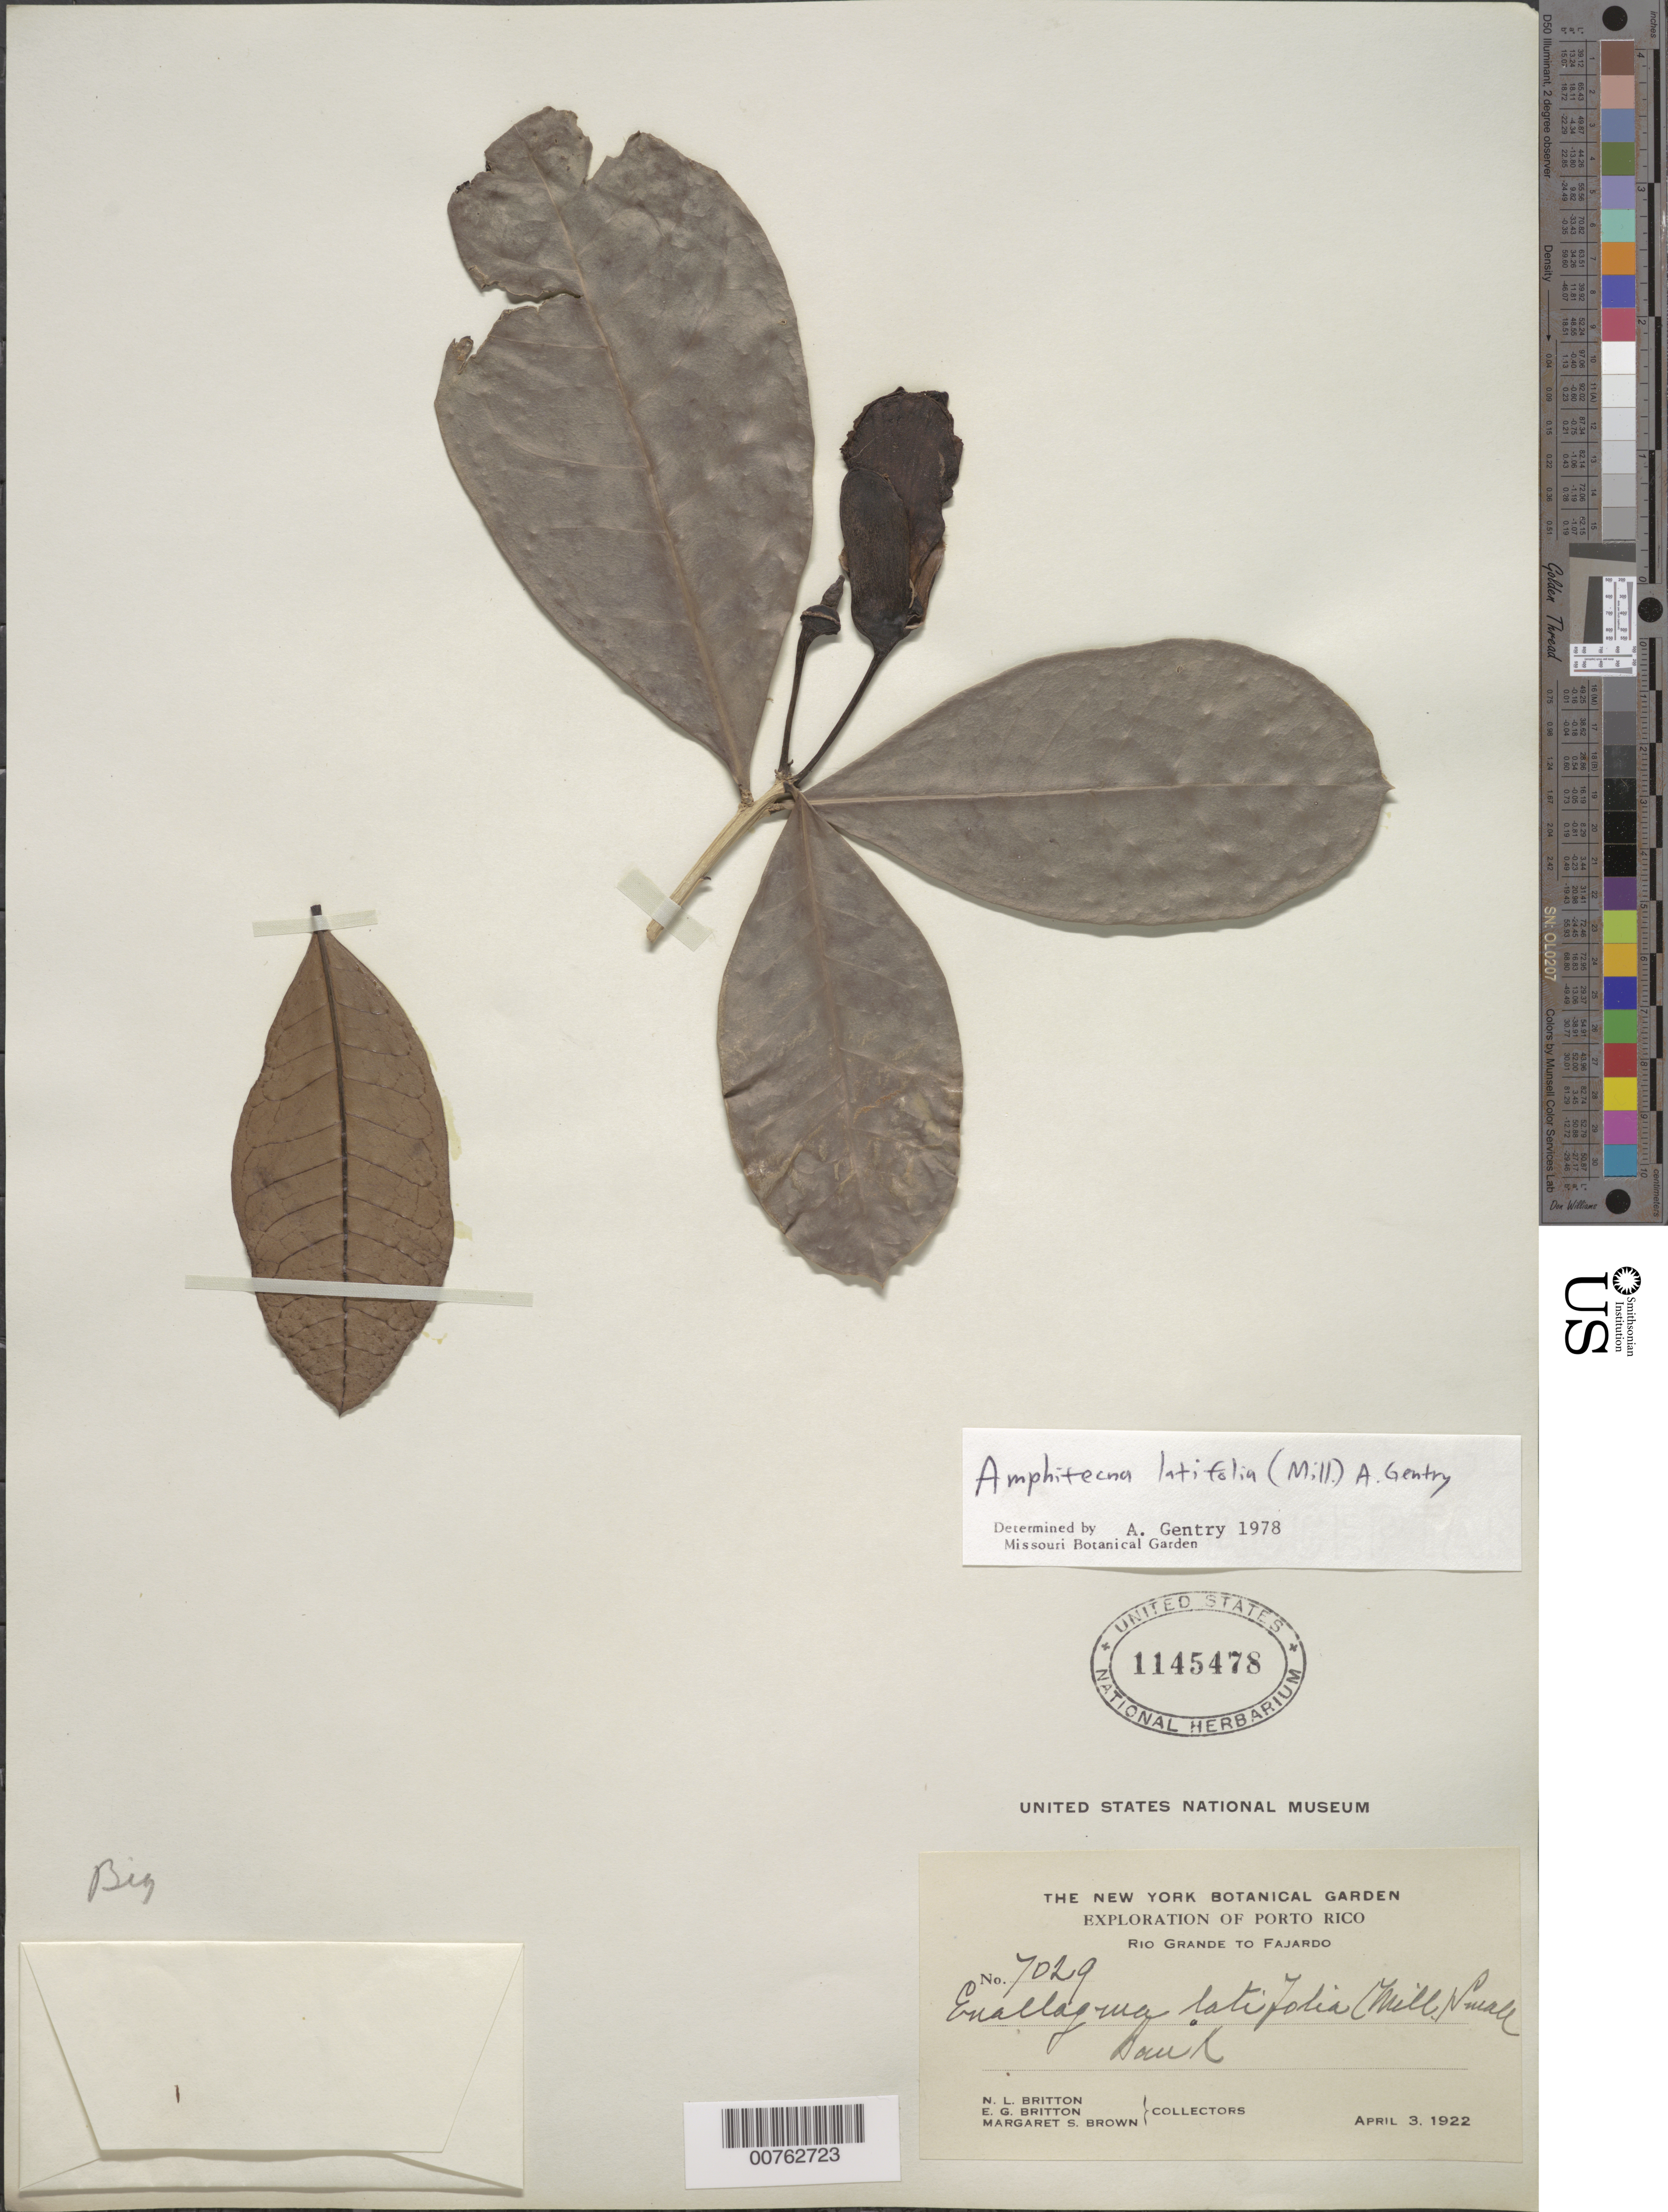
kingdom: Plantae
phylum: Tracheophyta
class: Magnoliopsida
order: Lamiales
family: Bignoniaceae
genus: Amphitecna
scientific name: Amphitecna latifolia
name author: (Mill.) A.H. Gentry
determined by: Gentry, A. H.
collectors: N. Britton & E. G. Britton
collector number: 7029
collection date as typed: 03 Apr 1922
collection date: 1922-04-03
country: Puerto Rico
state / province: Fajardo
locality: Río Grande to Fajardo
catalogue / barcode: US 1145478